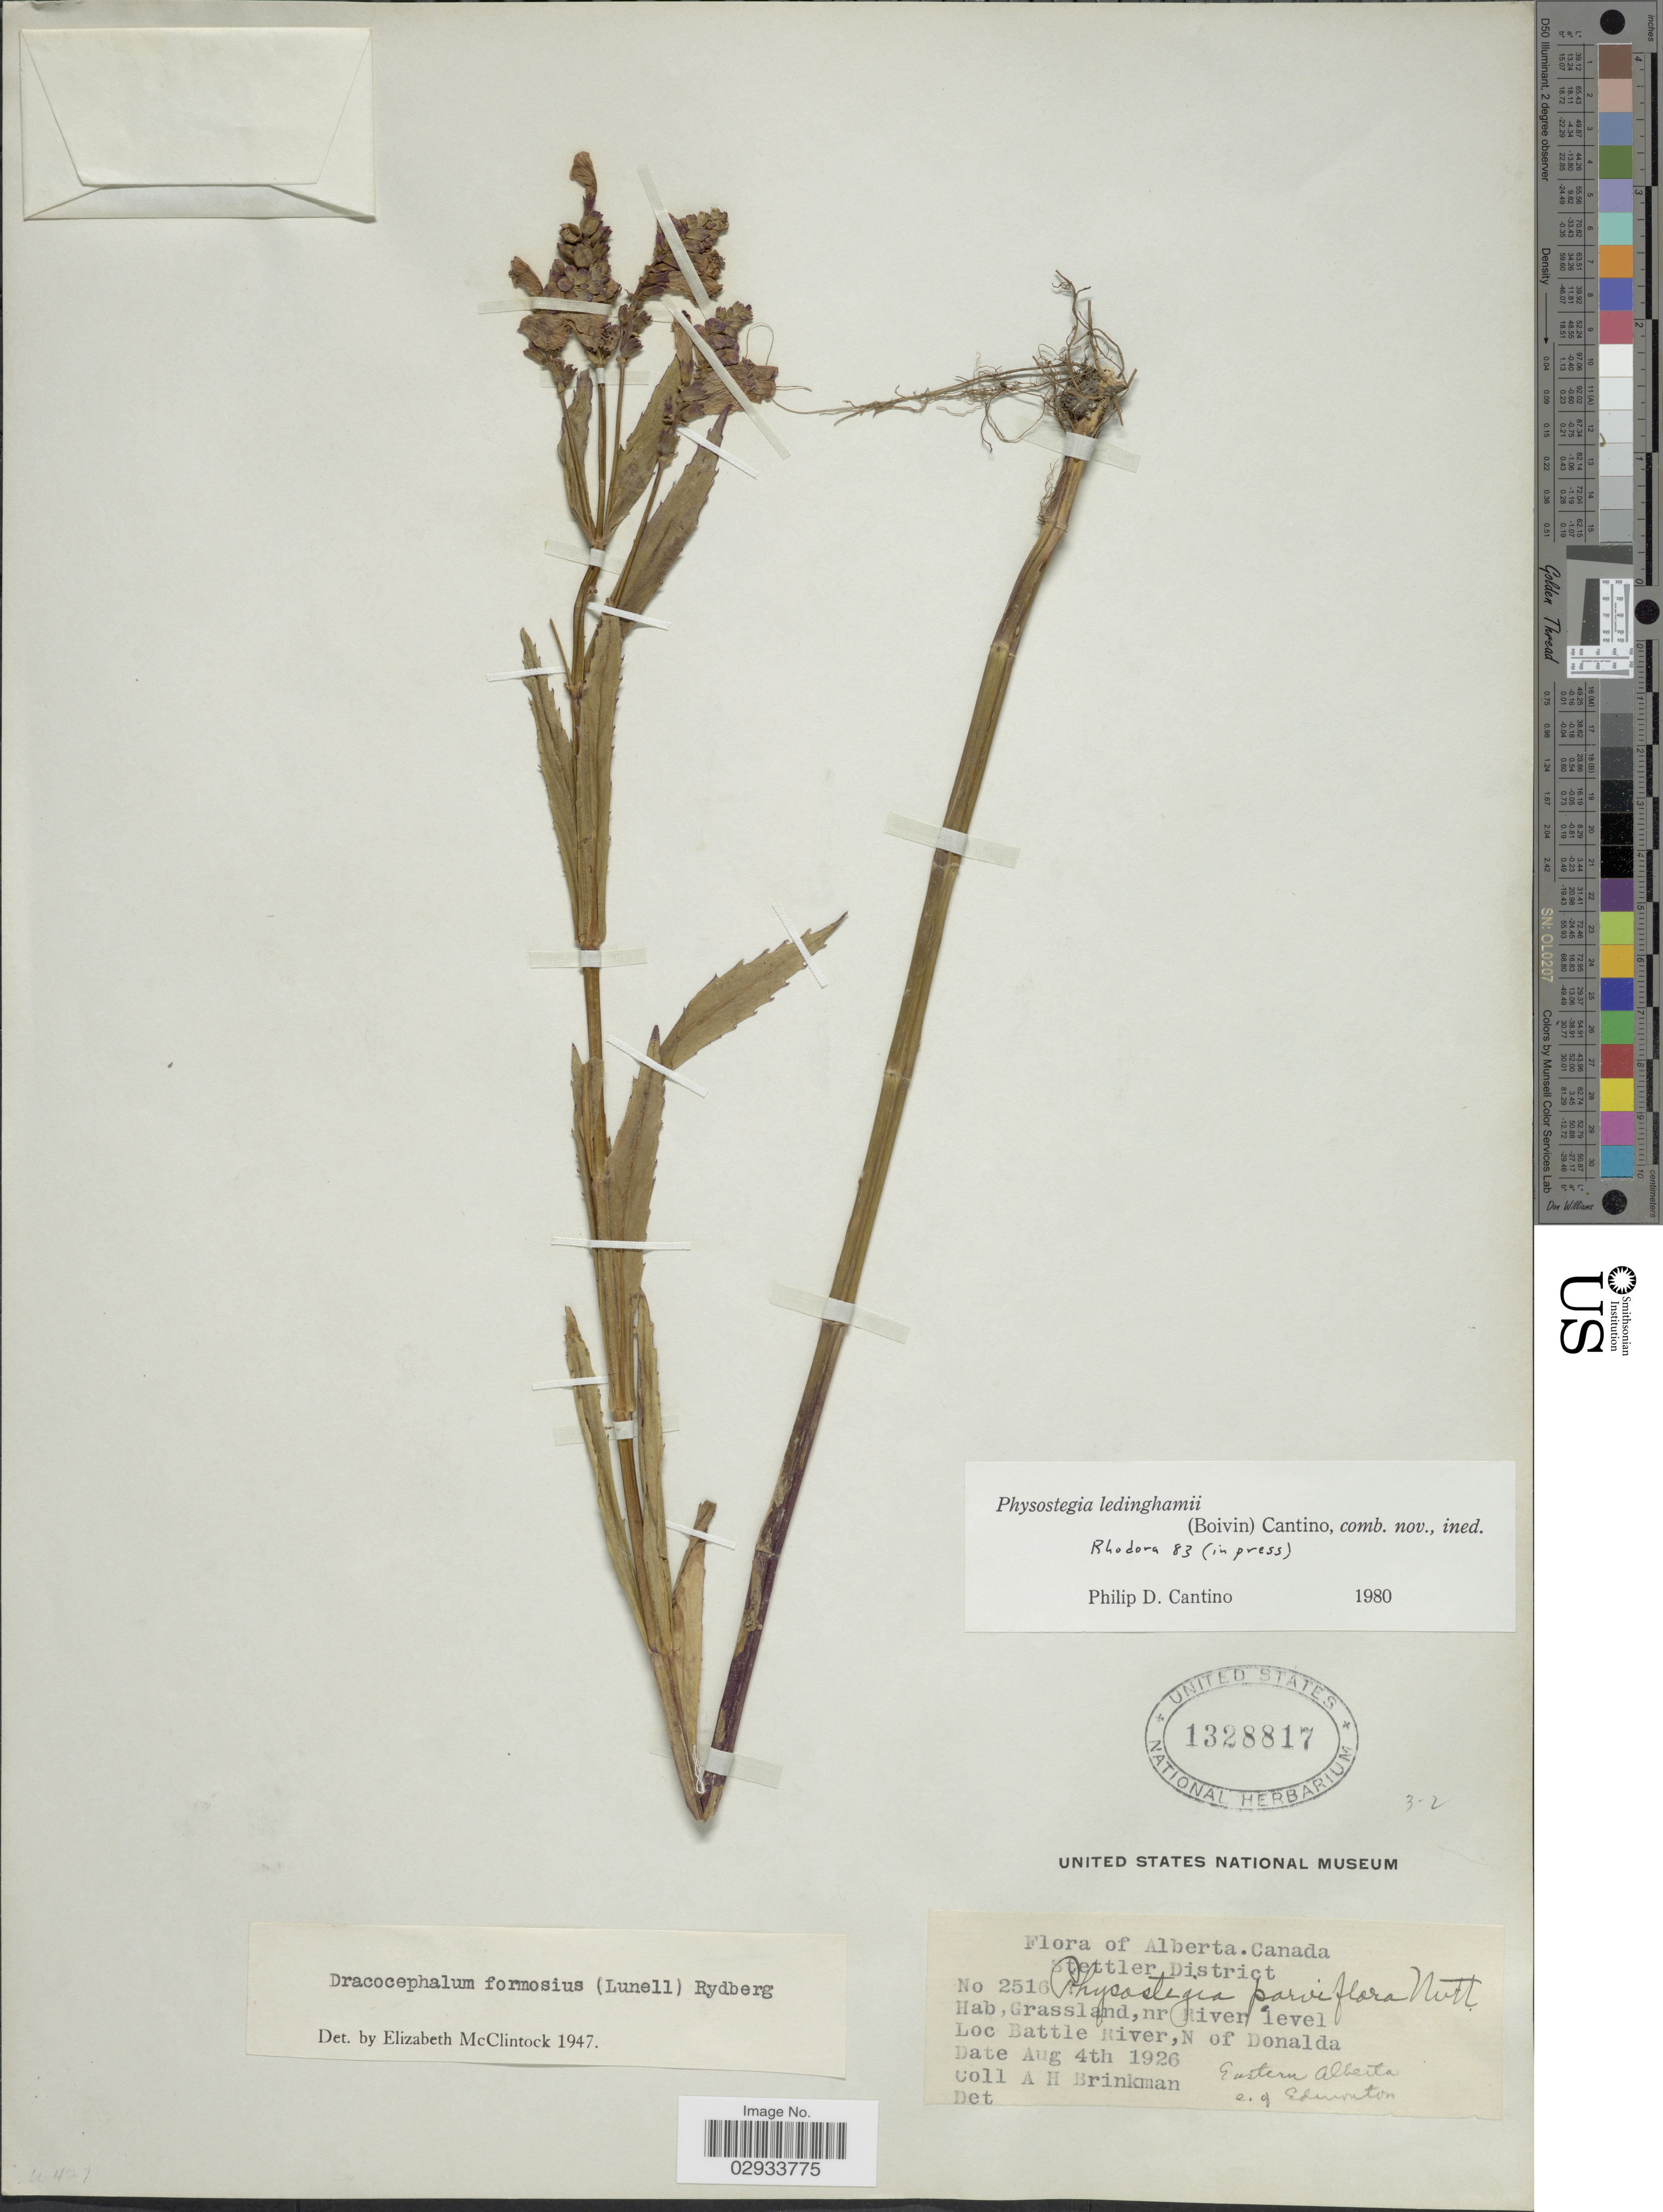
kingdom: Plantae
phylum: Tracheophyta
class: Magnoliopsida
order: Lamiales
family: Lamiaceae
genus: Physostegia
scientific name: Physostegia ledinghamii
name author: (B. Boivin) P.D. Cantino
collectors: A. Brinkman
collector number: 2516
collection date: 1926-08-04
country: Canada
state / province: Alberta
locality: Alberta, Canada, Stettler District, Grassland, nr River level, Battle River, N of Donalda. Eastern Alberta e. of Edmonton.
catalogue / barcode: US 1328817